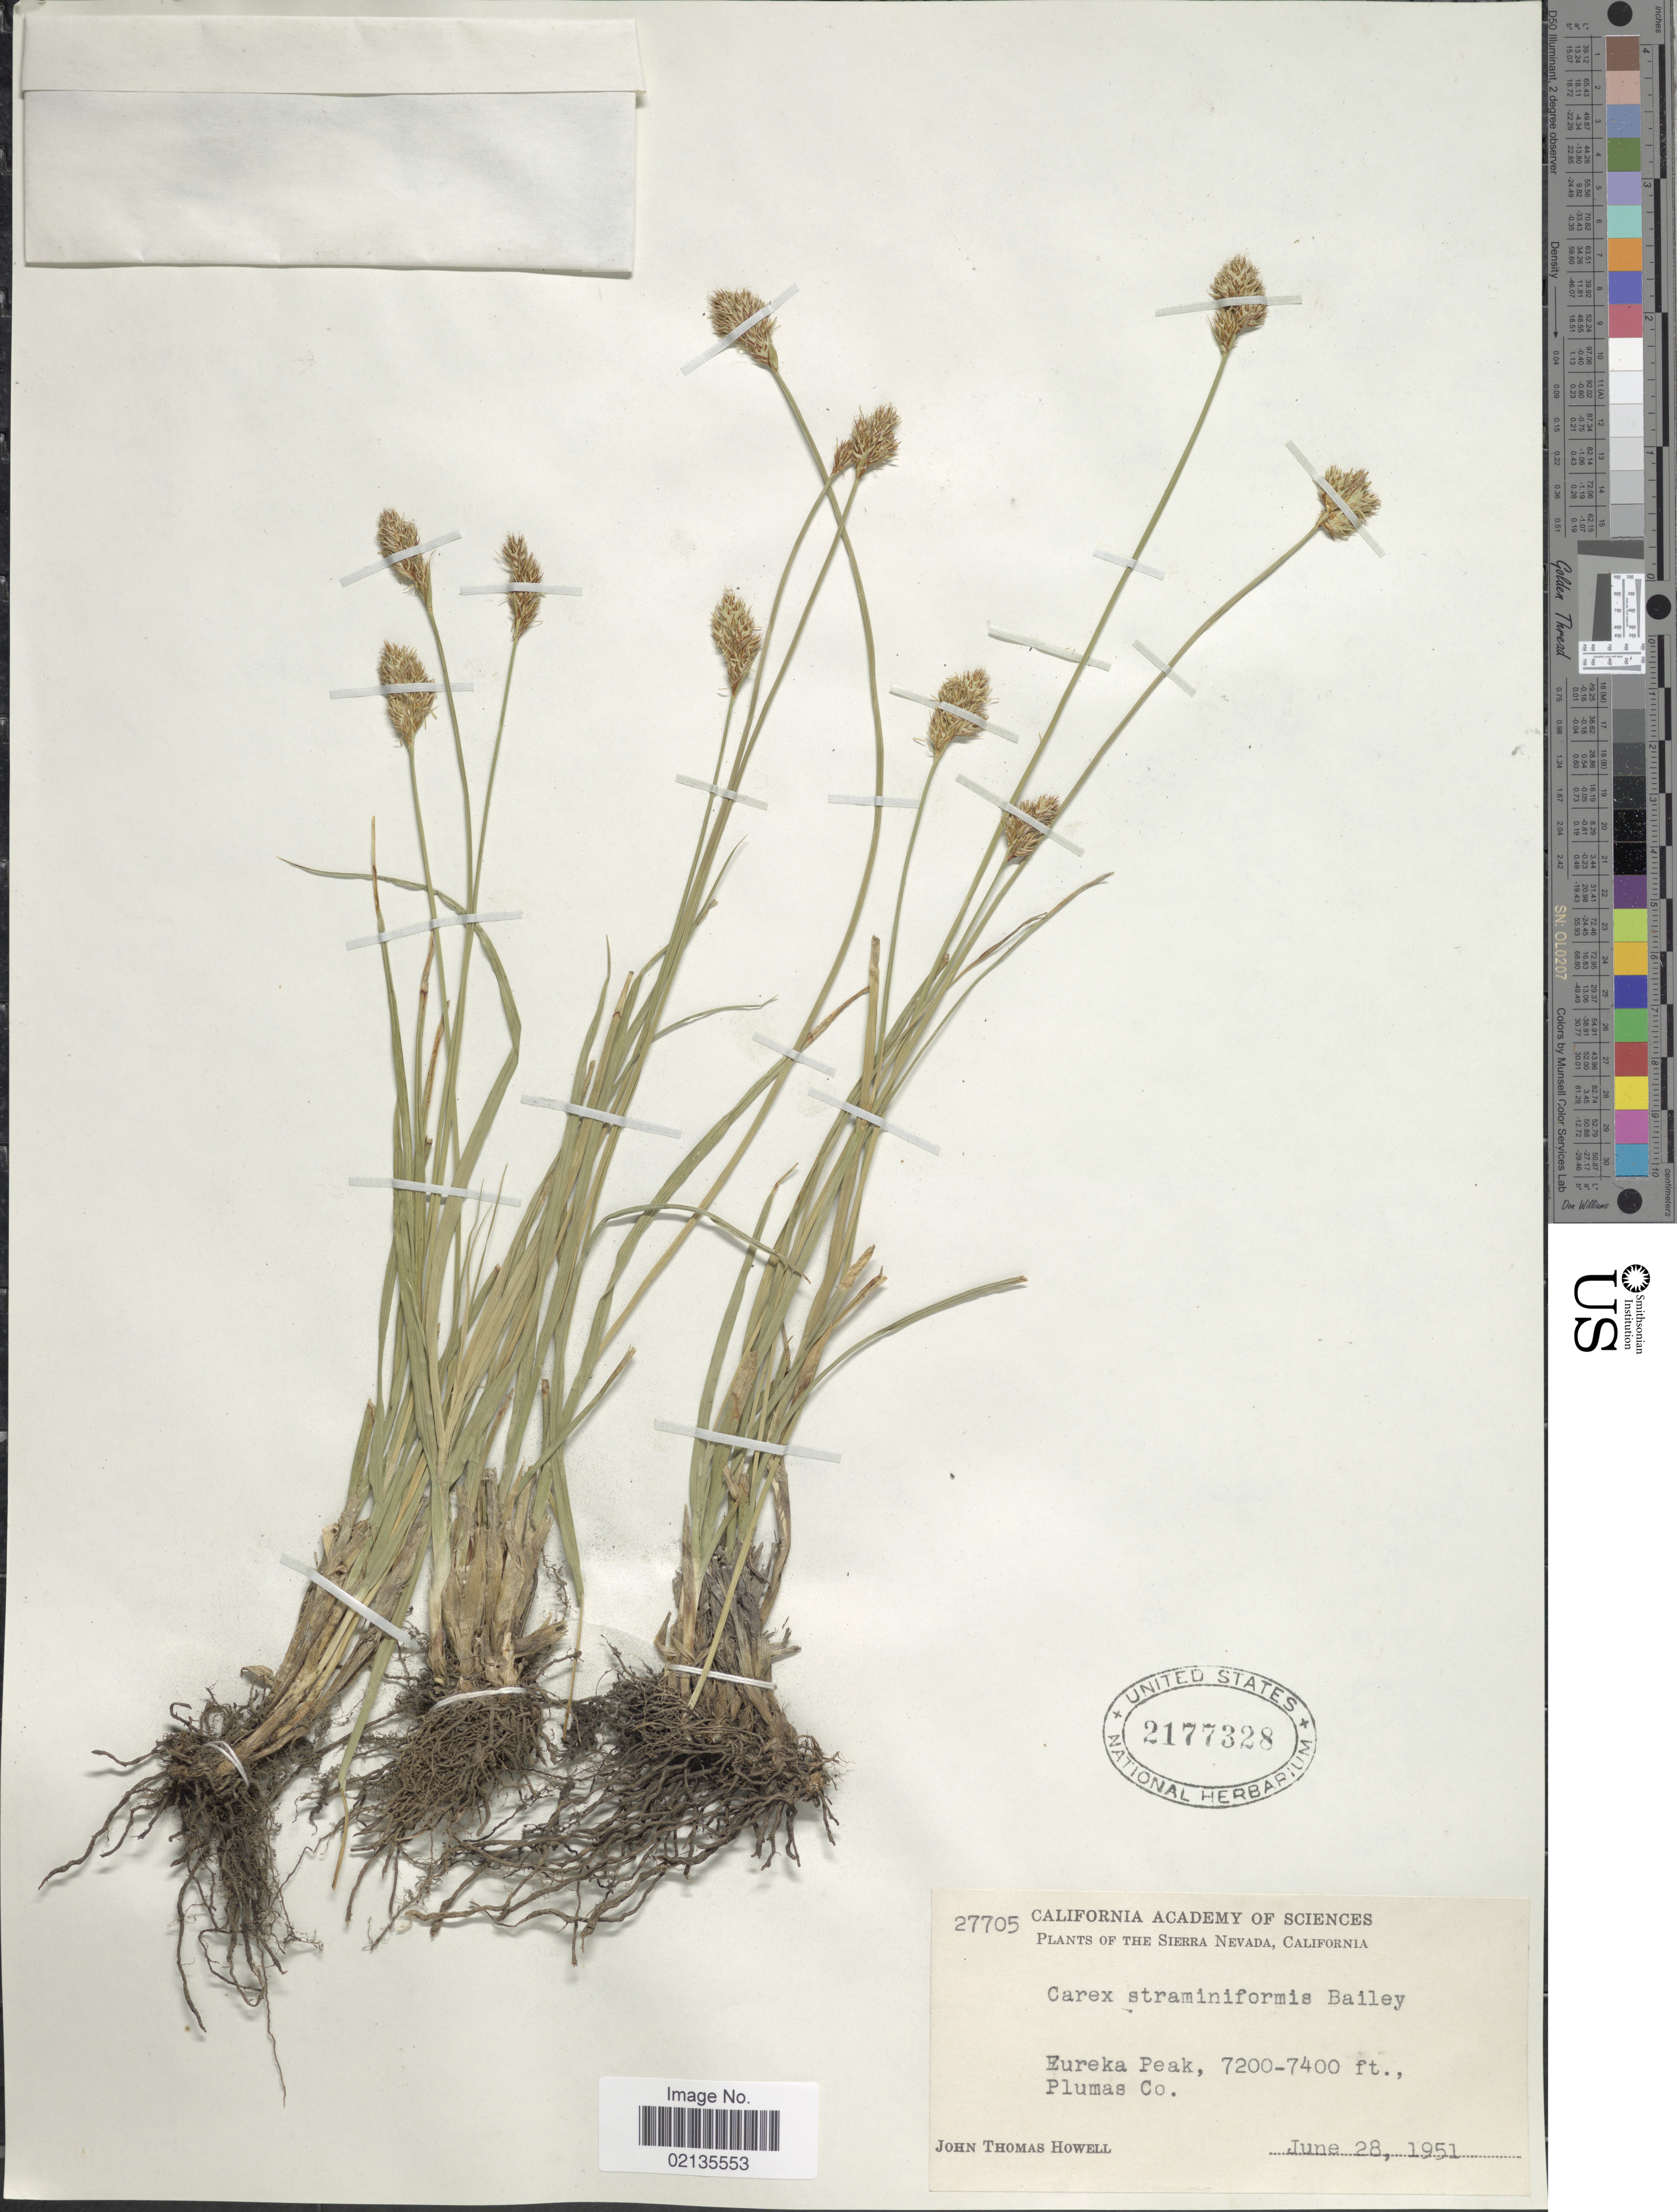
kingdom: Plantae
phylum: Tracheophyta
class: Liliopsida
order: Poales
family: Cyperaceae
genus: Carex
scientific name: Carex straminiformis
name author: L.H. Bailey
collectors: J. T. Howell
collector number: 27705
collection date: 1951-06-28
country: United States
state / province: California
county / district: Plumas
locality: Sierra Nevada, Eureka Peak, Plumas Co.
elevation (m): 2195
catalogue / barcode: US 2177328